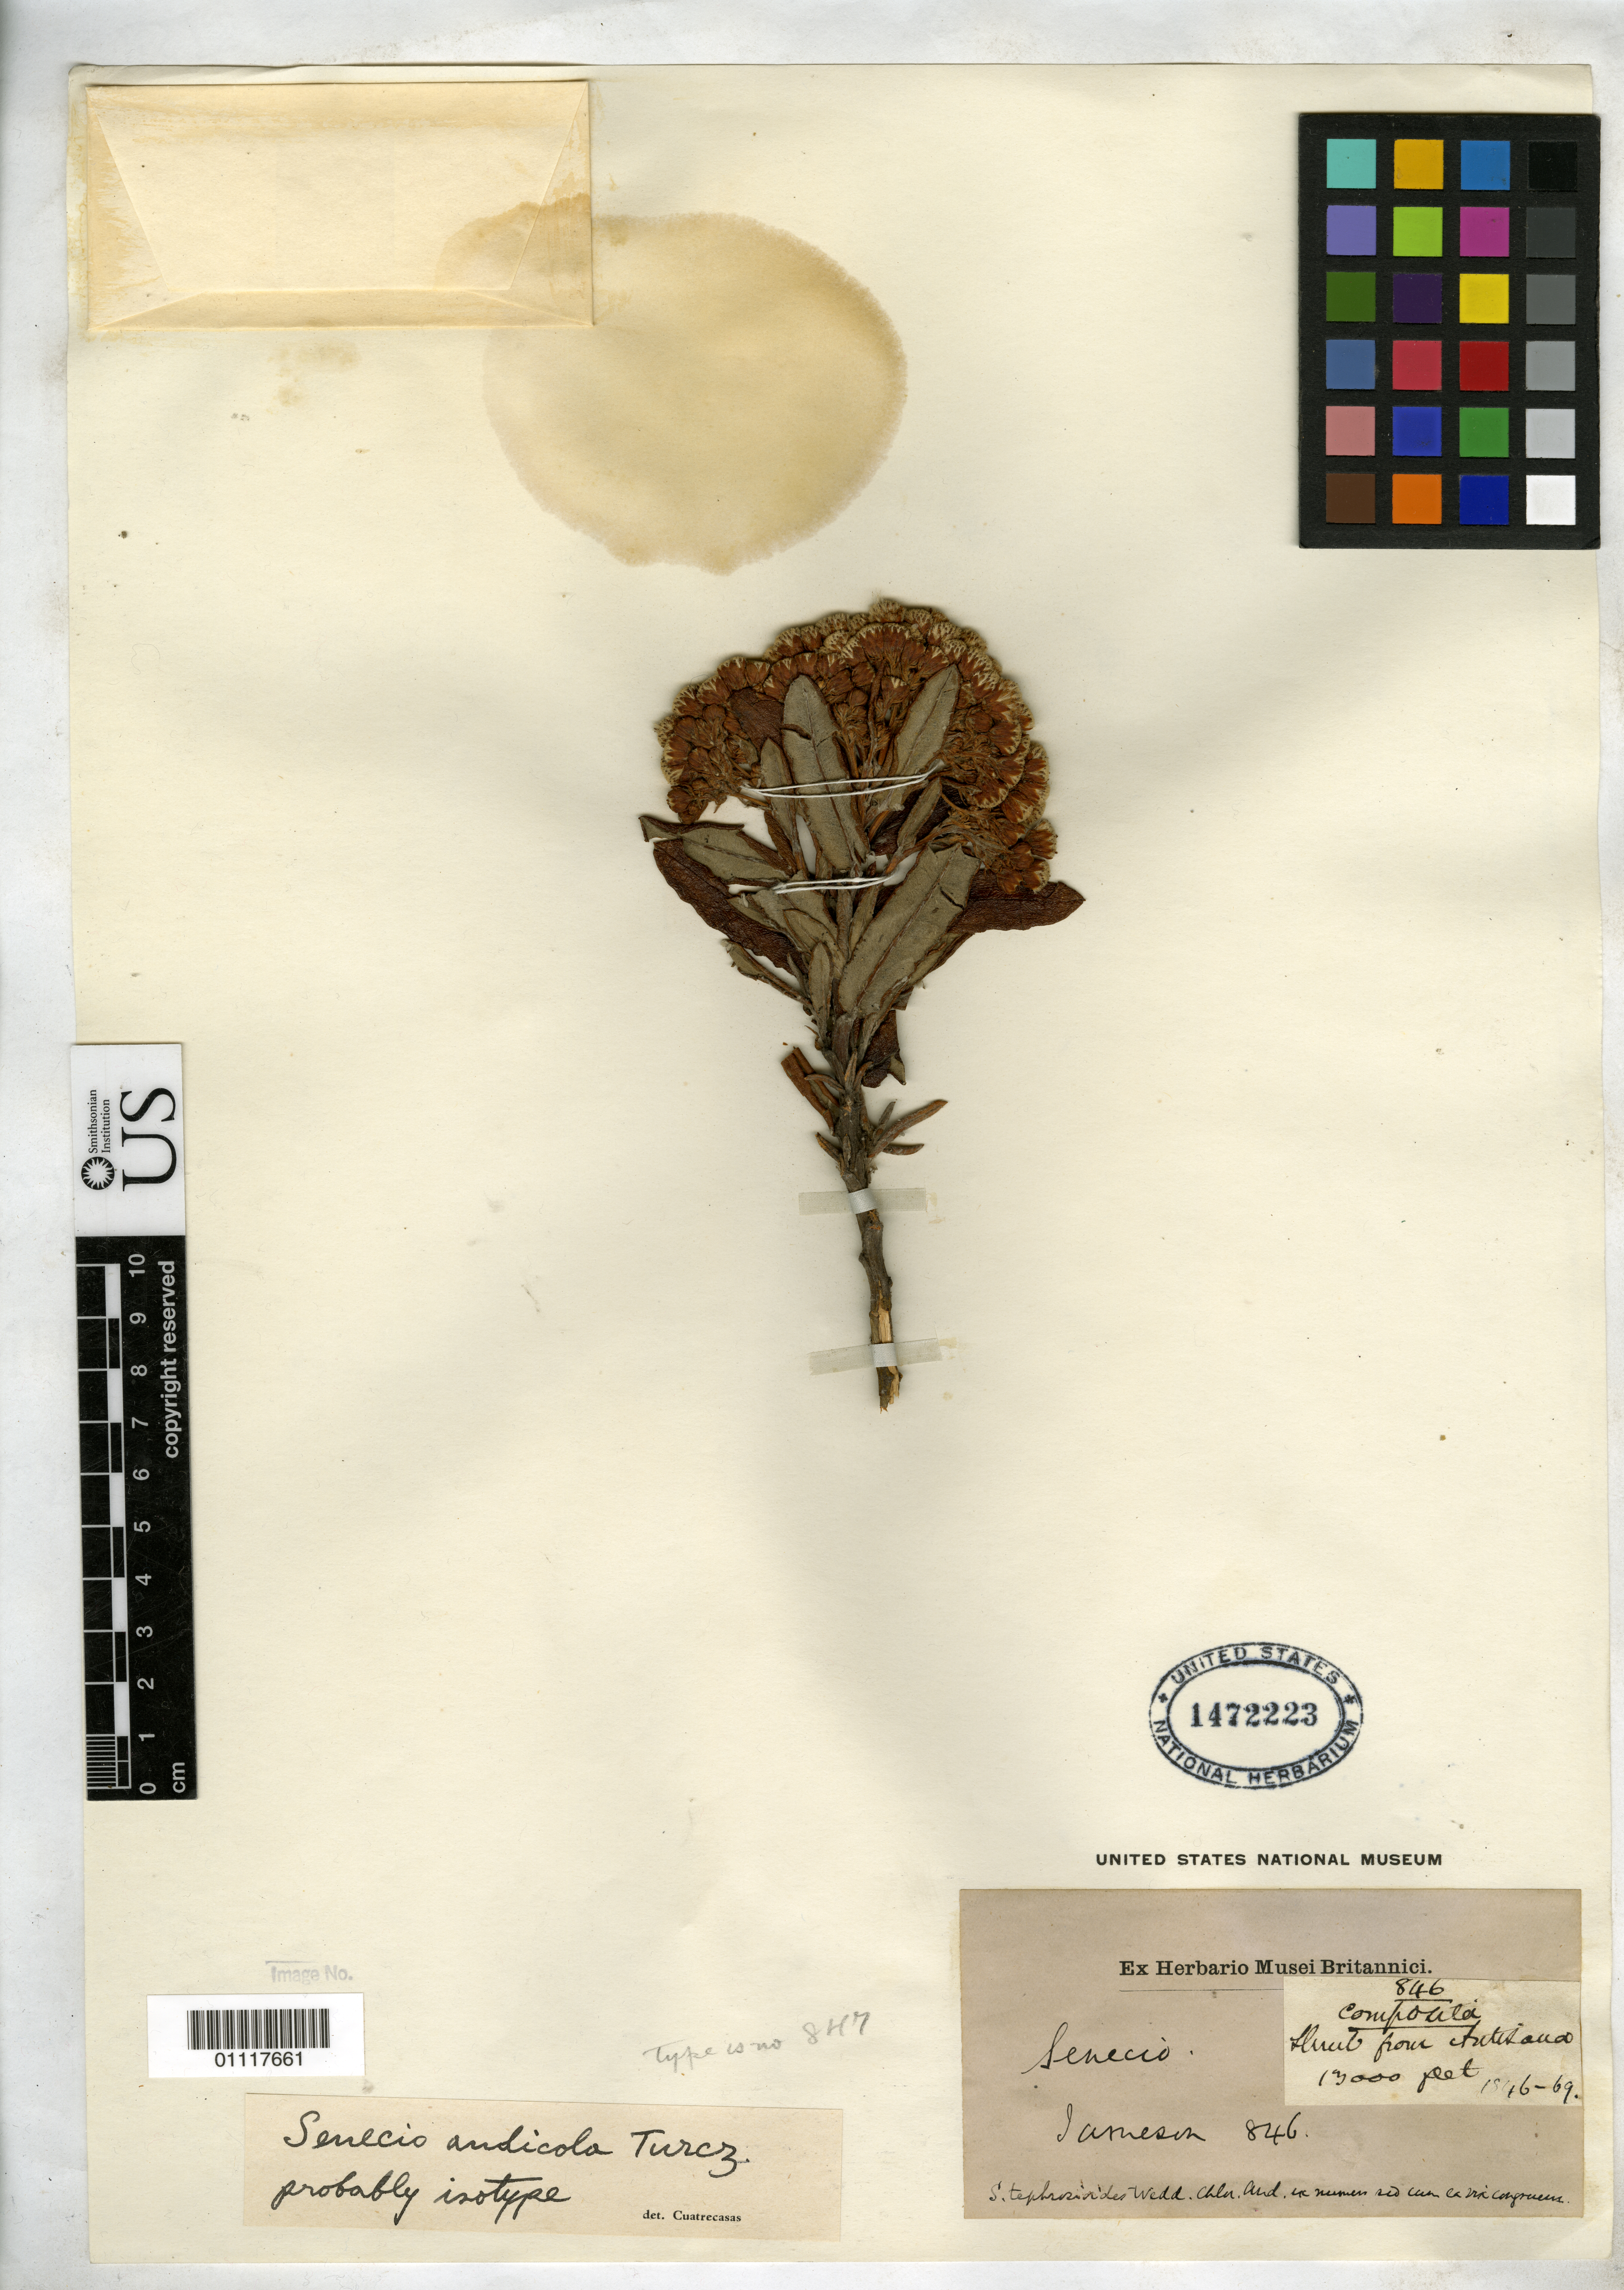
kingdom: Plantae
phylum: Tracheophyta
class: Magnoliopsida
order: Asterales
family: Asteraceae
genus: Senecio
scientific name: Senecio andicola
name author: Turcz.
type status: Possible Type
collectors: W. Jameson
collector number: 846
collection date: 1846/1869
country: Ecuador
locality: Antisana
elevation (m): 3962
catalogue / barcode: US 1472223